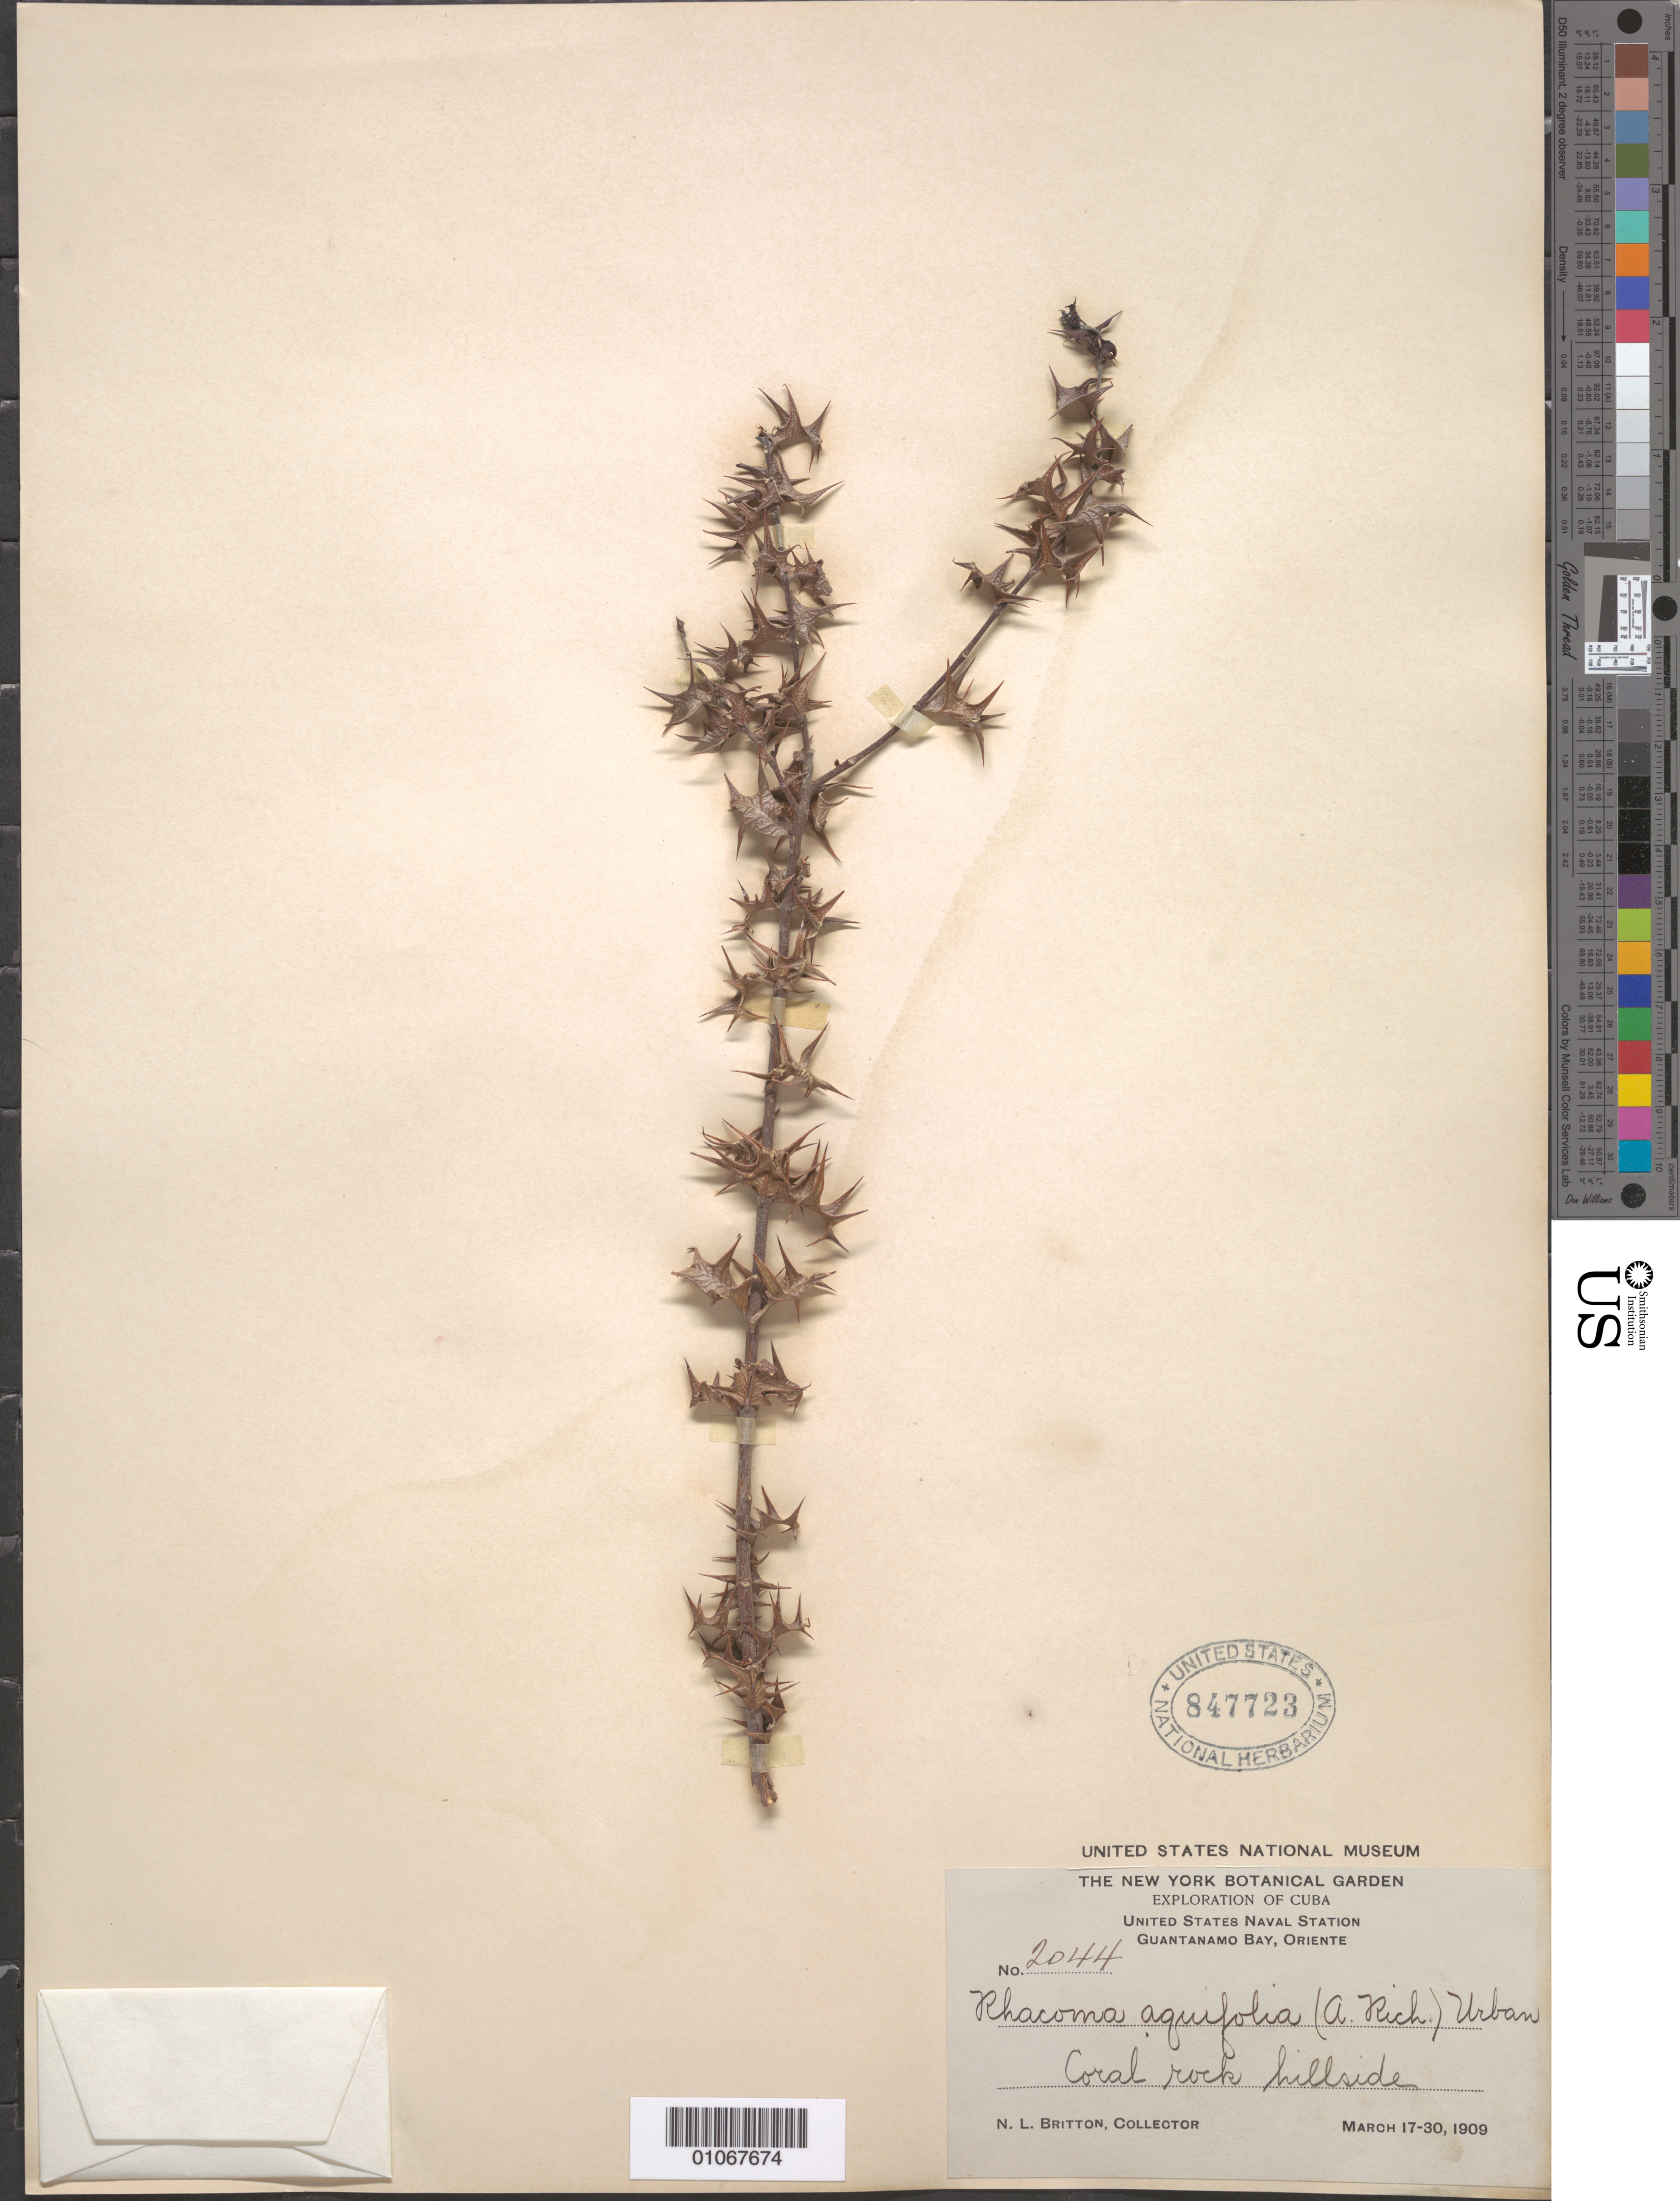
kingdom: Plantae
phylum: Tracheophyta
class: Magnoliopsida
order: Celastrales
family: Celastraceae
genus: Crossopetalum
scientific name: Crossopetalum aquifolium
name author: (Griseb.) Hitchc.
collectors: N. Britton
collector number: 2044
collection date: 1909-03-17/1909-03-30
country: Cuba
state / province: Oriente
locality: United States Naval Station, Guantanamo Bay.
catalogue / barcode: US 847723